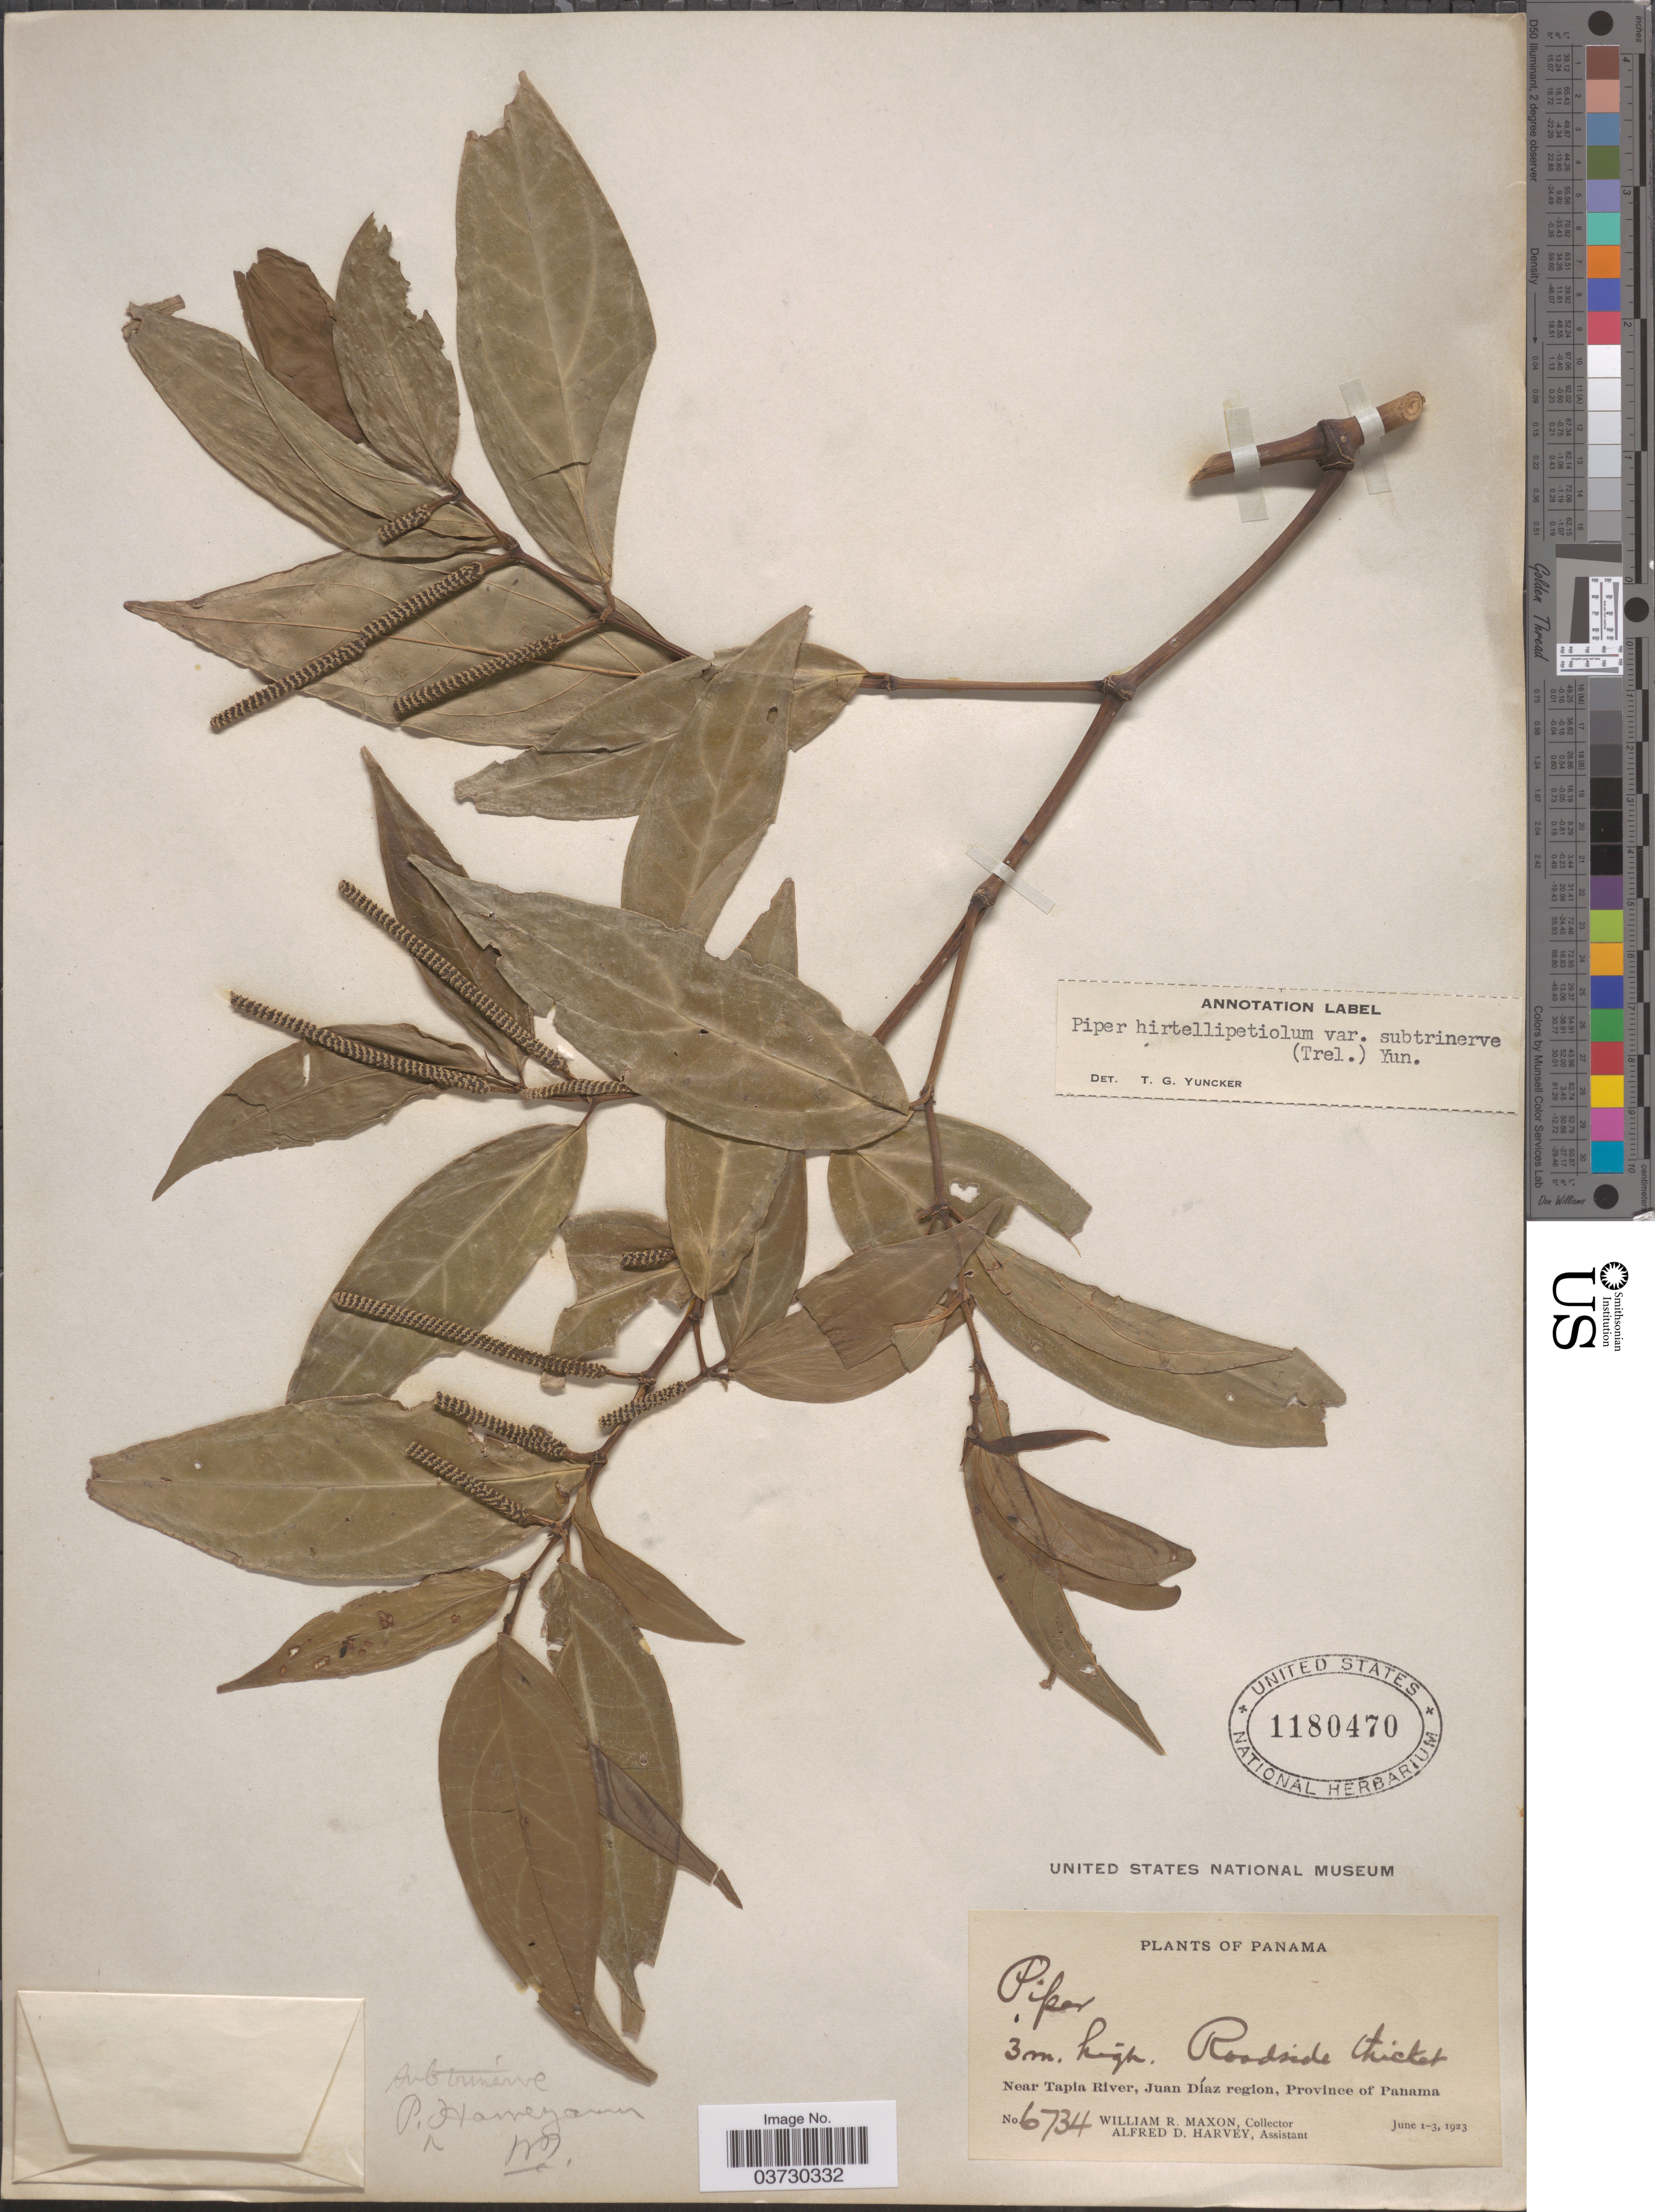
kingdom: Plantae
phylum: Tracheophyta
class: Magnoliopsida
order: Piperales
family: Piperaceae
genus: Piper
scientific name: Piper hirtellipetiolum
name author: C. DC.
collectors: W. R. Maxon & A. D. Harvey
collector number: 6734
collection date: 1923-06-01/1923-06-03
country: Panama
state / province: Panamá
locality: Near Tapia River, Juan Díaz region.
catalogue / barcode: US 1180470